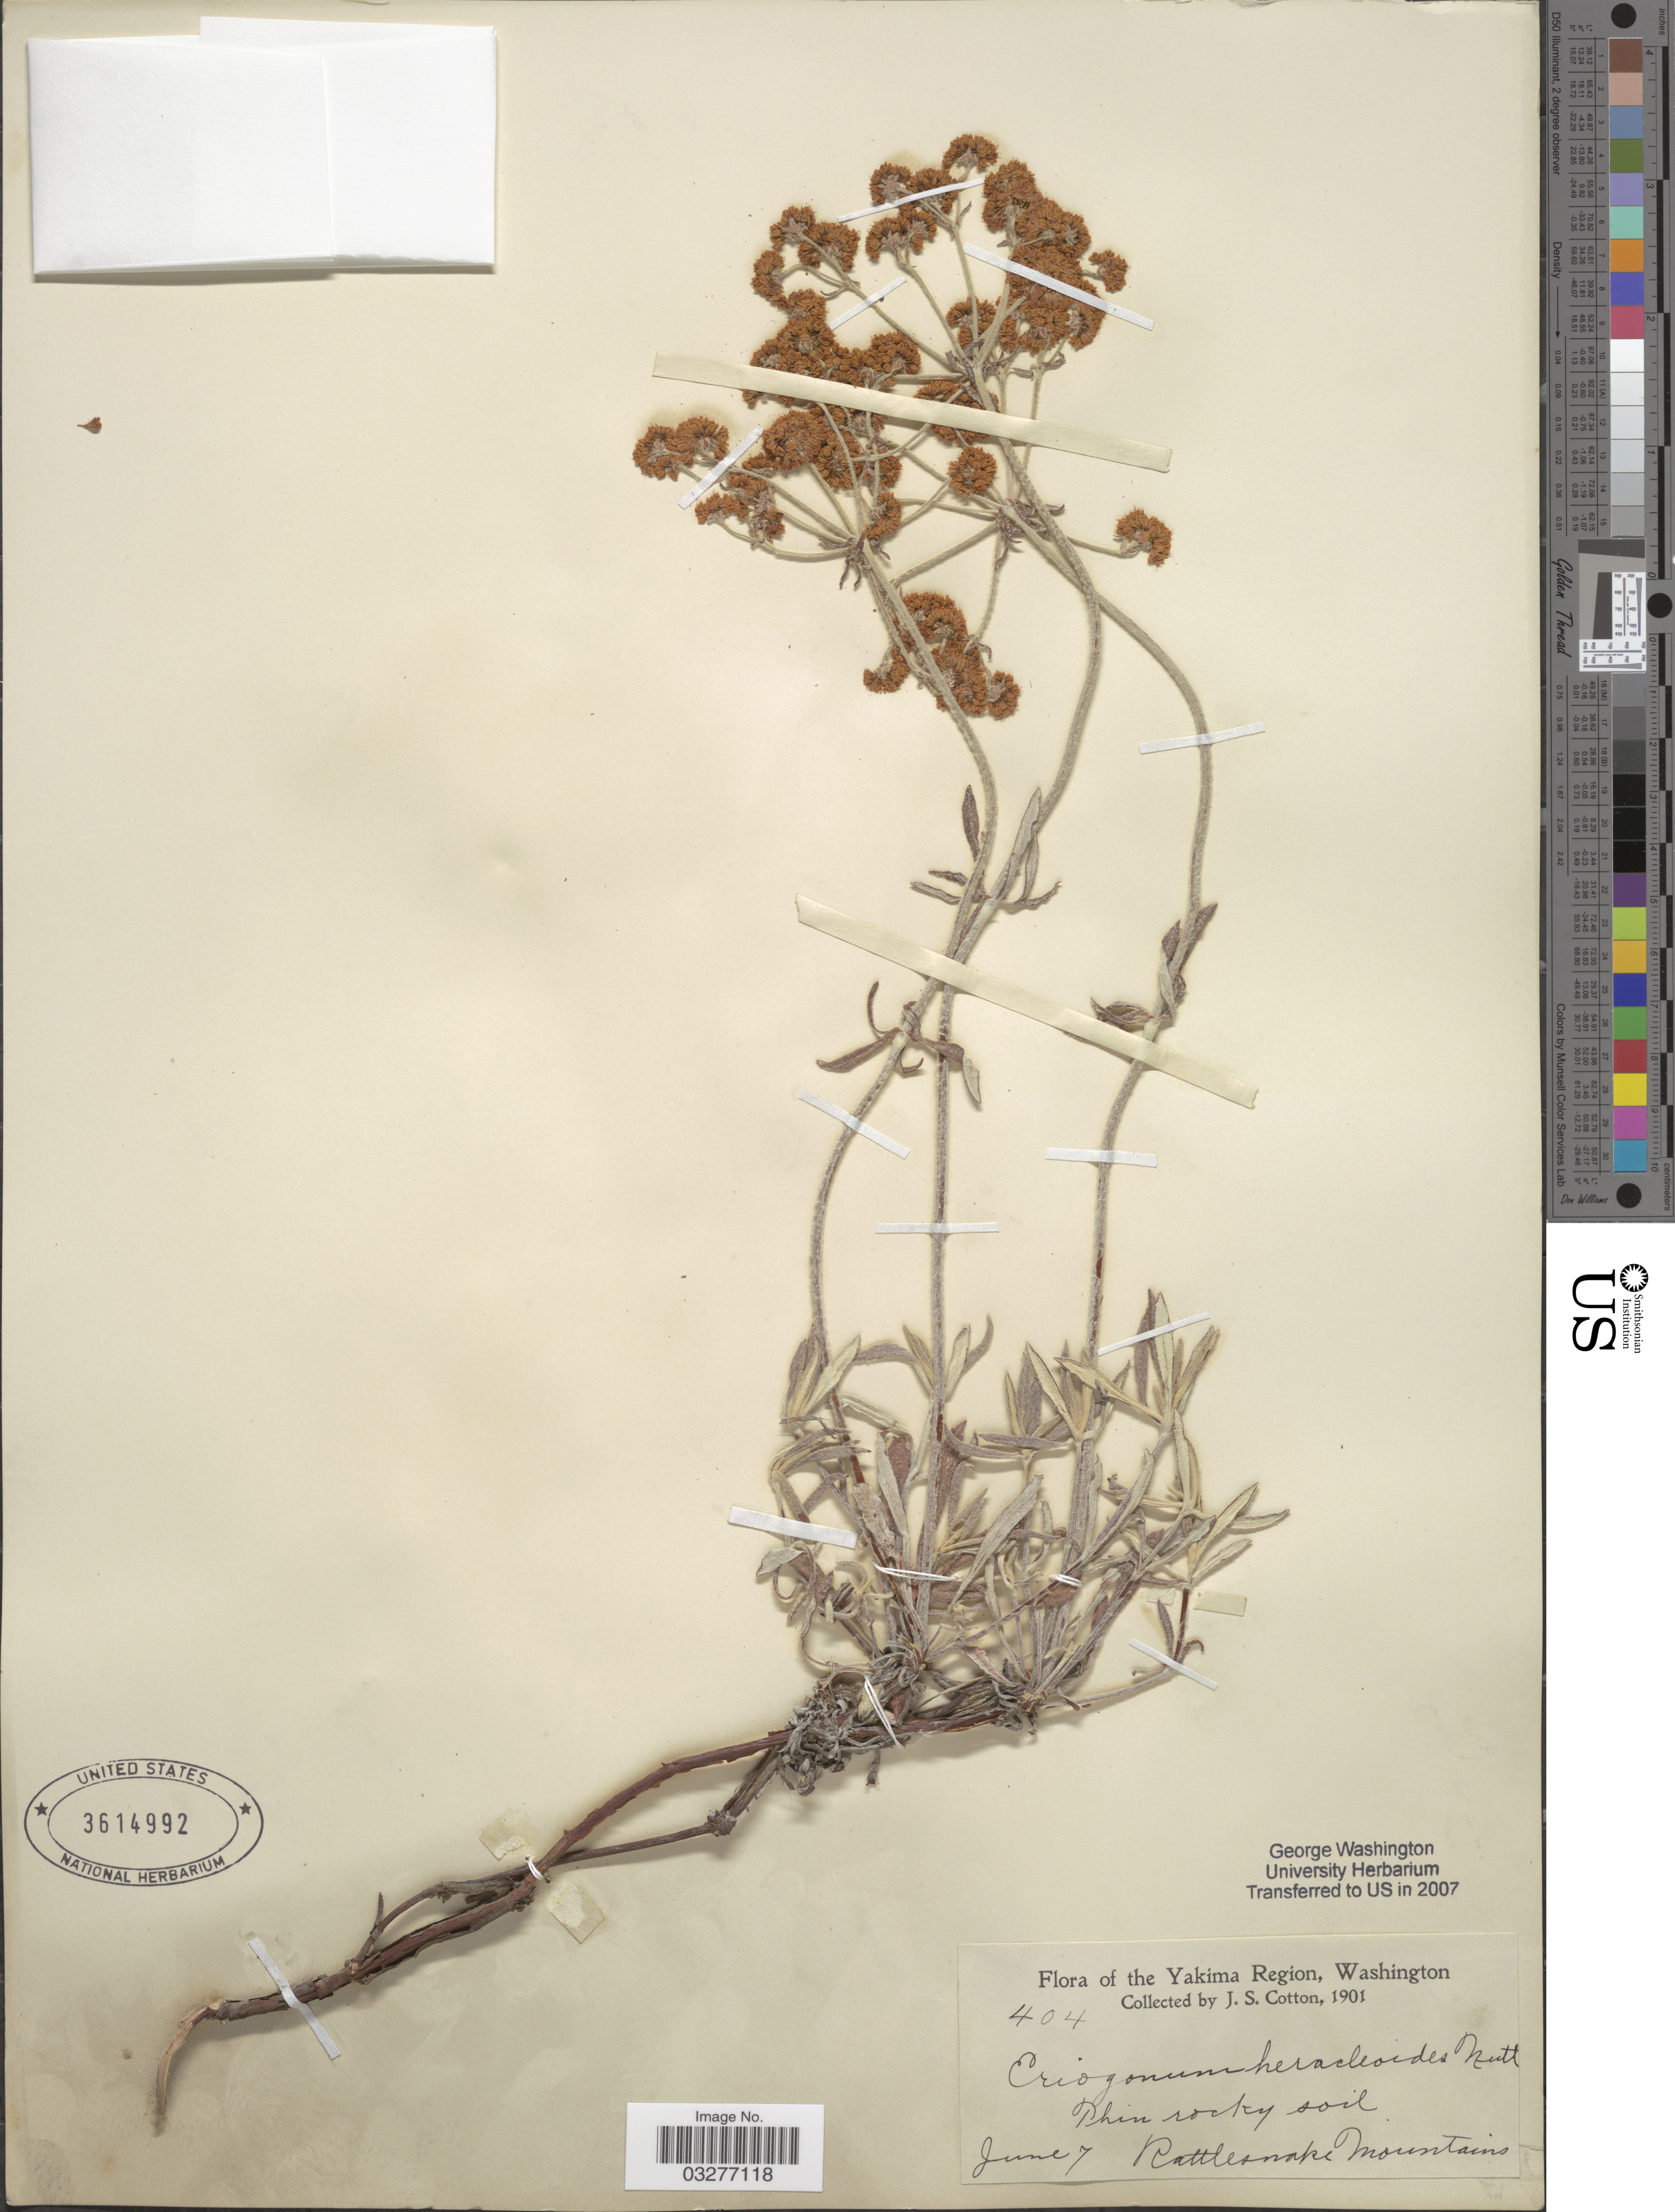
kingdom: Plantae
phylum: Tracheophyta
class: Magnoliopsida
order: Caryophyllales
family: Polygonaceae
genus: Eriogonum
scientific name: Eriogonum heracleoides var. heracleoides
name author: Nutt.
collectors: J. S. Cotton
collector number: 404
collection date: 1901-06-07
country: United States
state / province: Washington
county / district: Yakima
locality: The Yakima Region. Rattlesnake Mountains.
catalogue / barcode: US 3614992